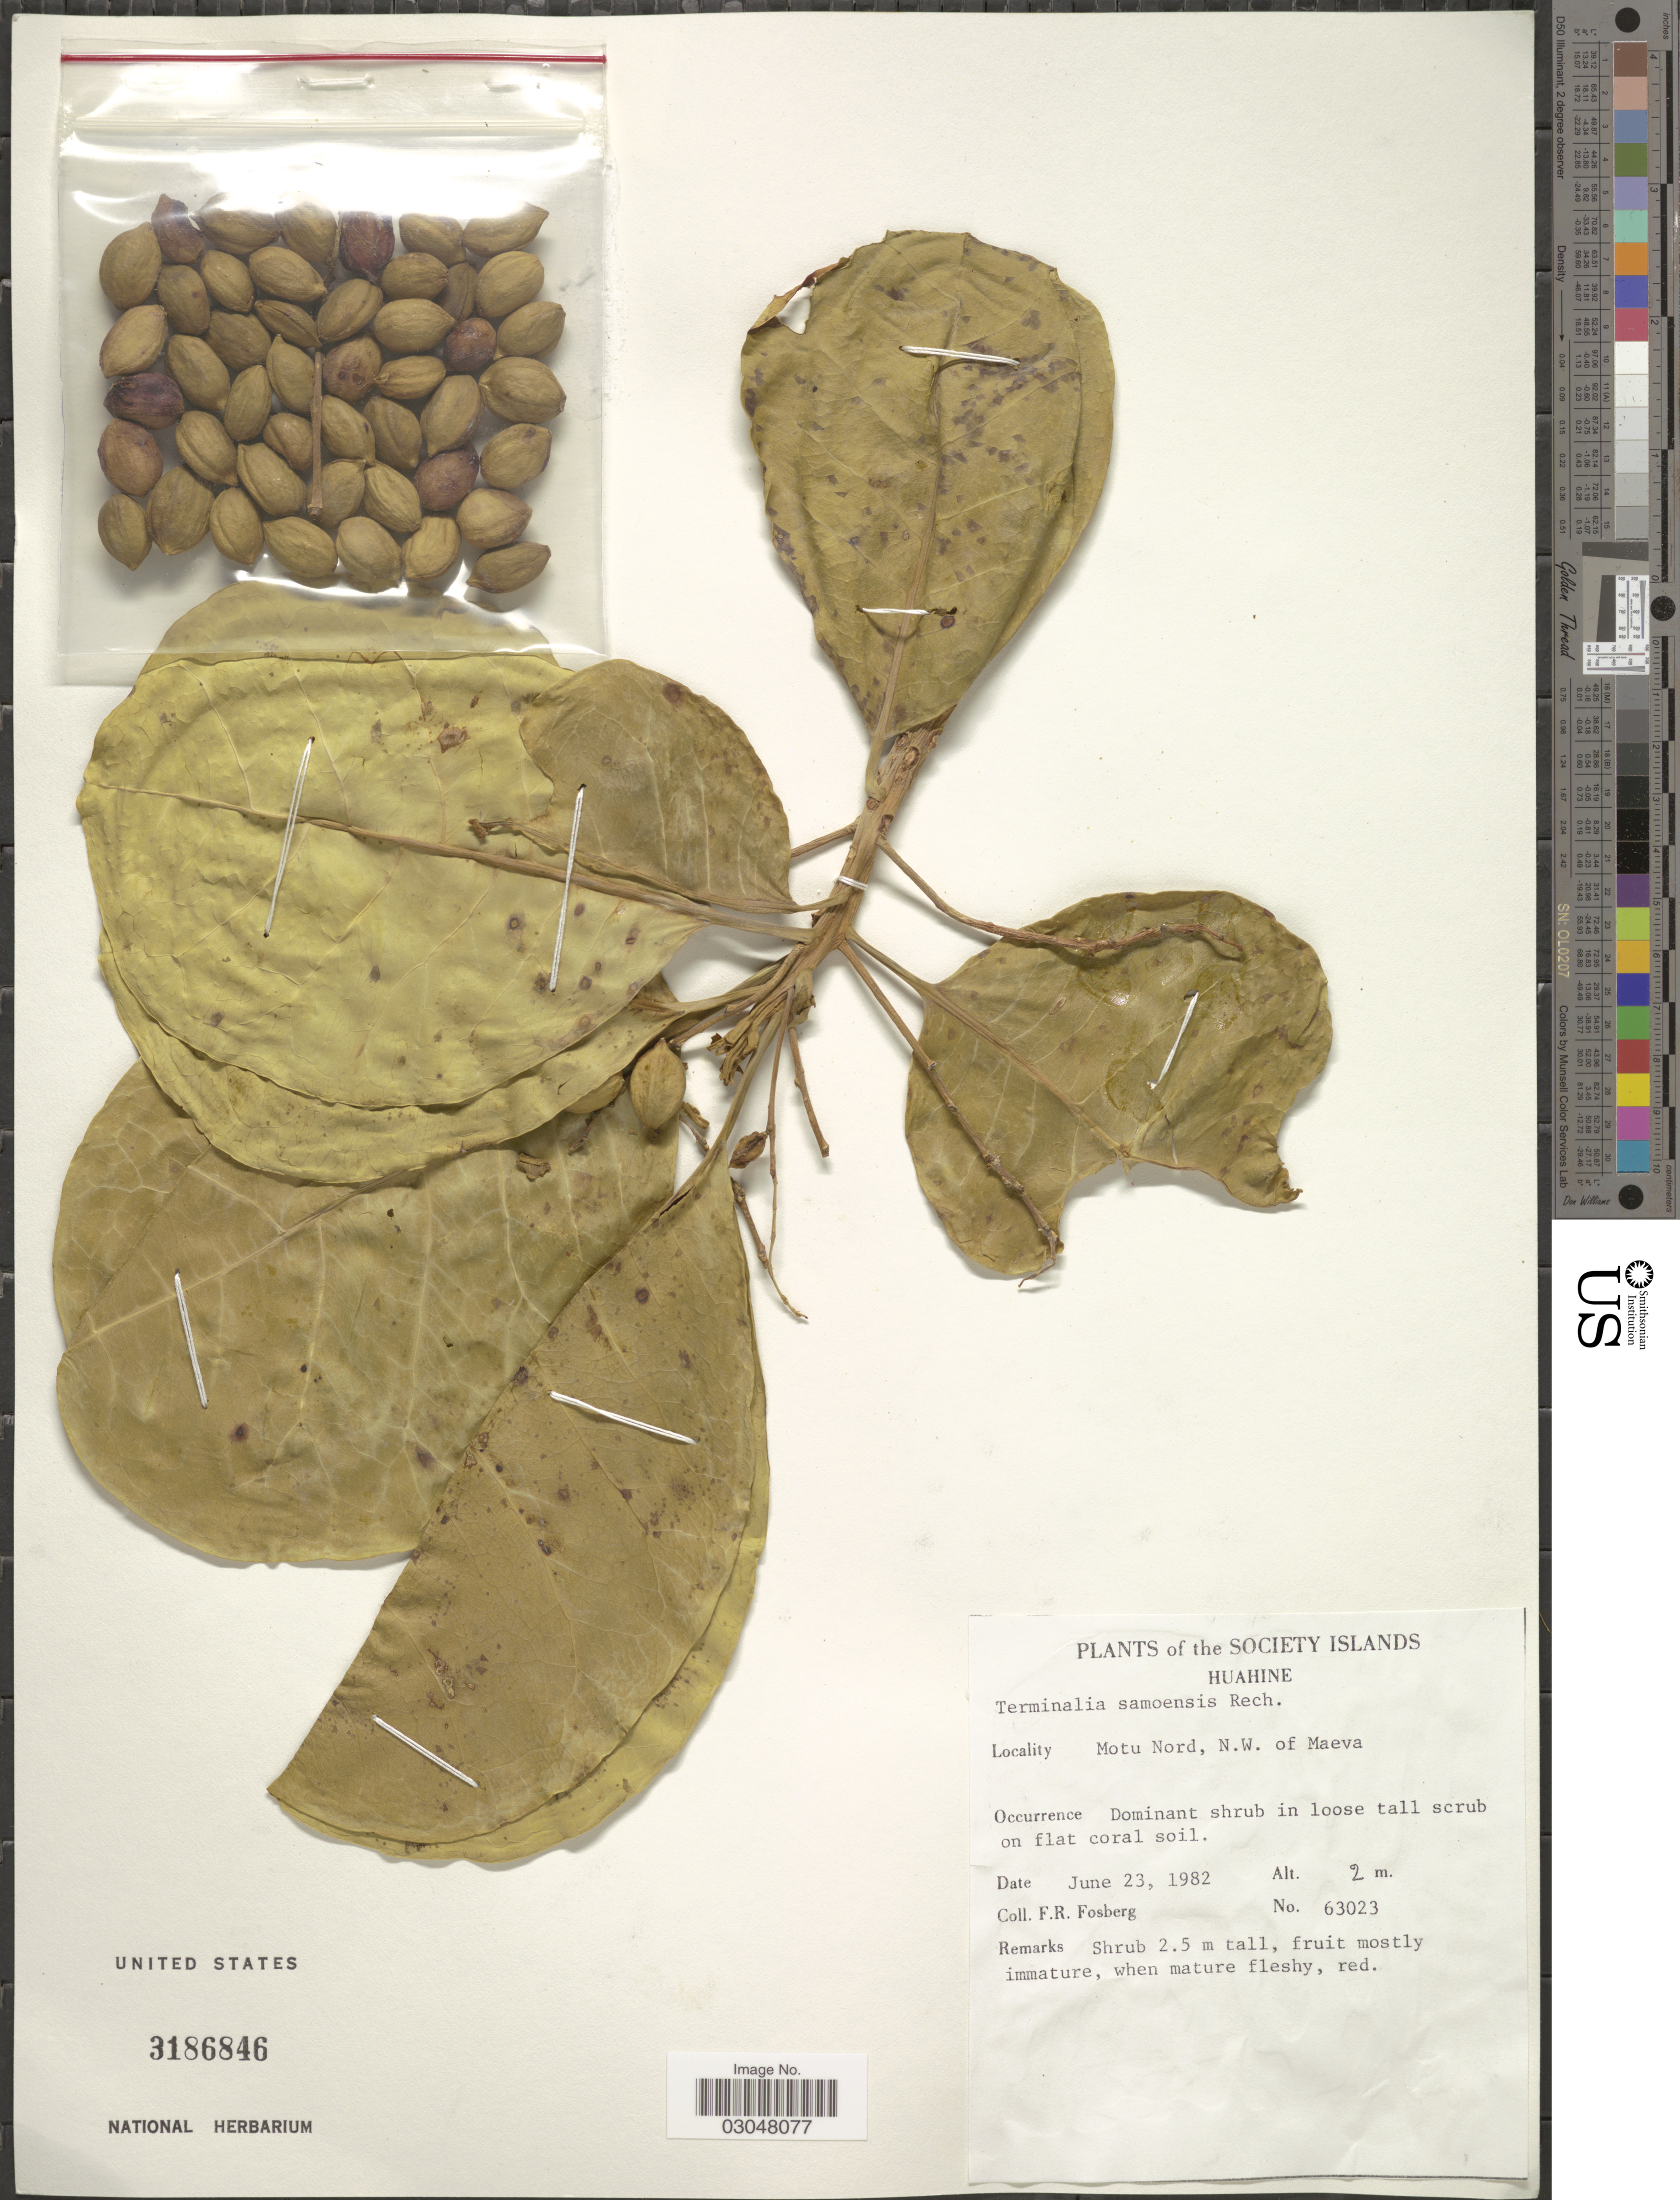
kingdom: Plantae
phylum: Tracheophyta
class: Magnoliopsida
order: Myrtales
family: Combretaceae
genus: Terminalia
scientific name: Terminalia samoensis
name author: Rech.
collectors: F. R. Fosberg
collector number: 63023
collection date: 1982-06-23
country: French Polynesia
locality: The Society Islands. Huahine. Motu Nord, N.W. of Maeva.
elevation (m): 2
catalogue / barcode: US 3186846